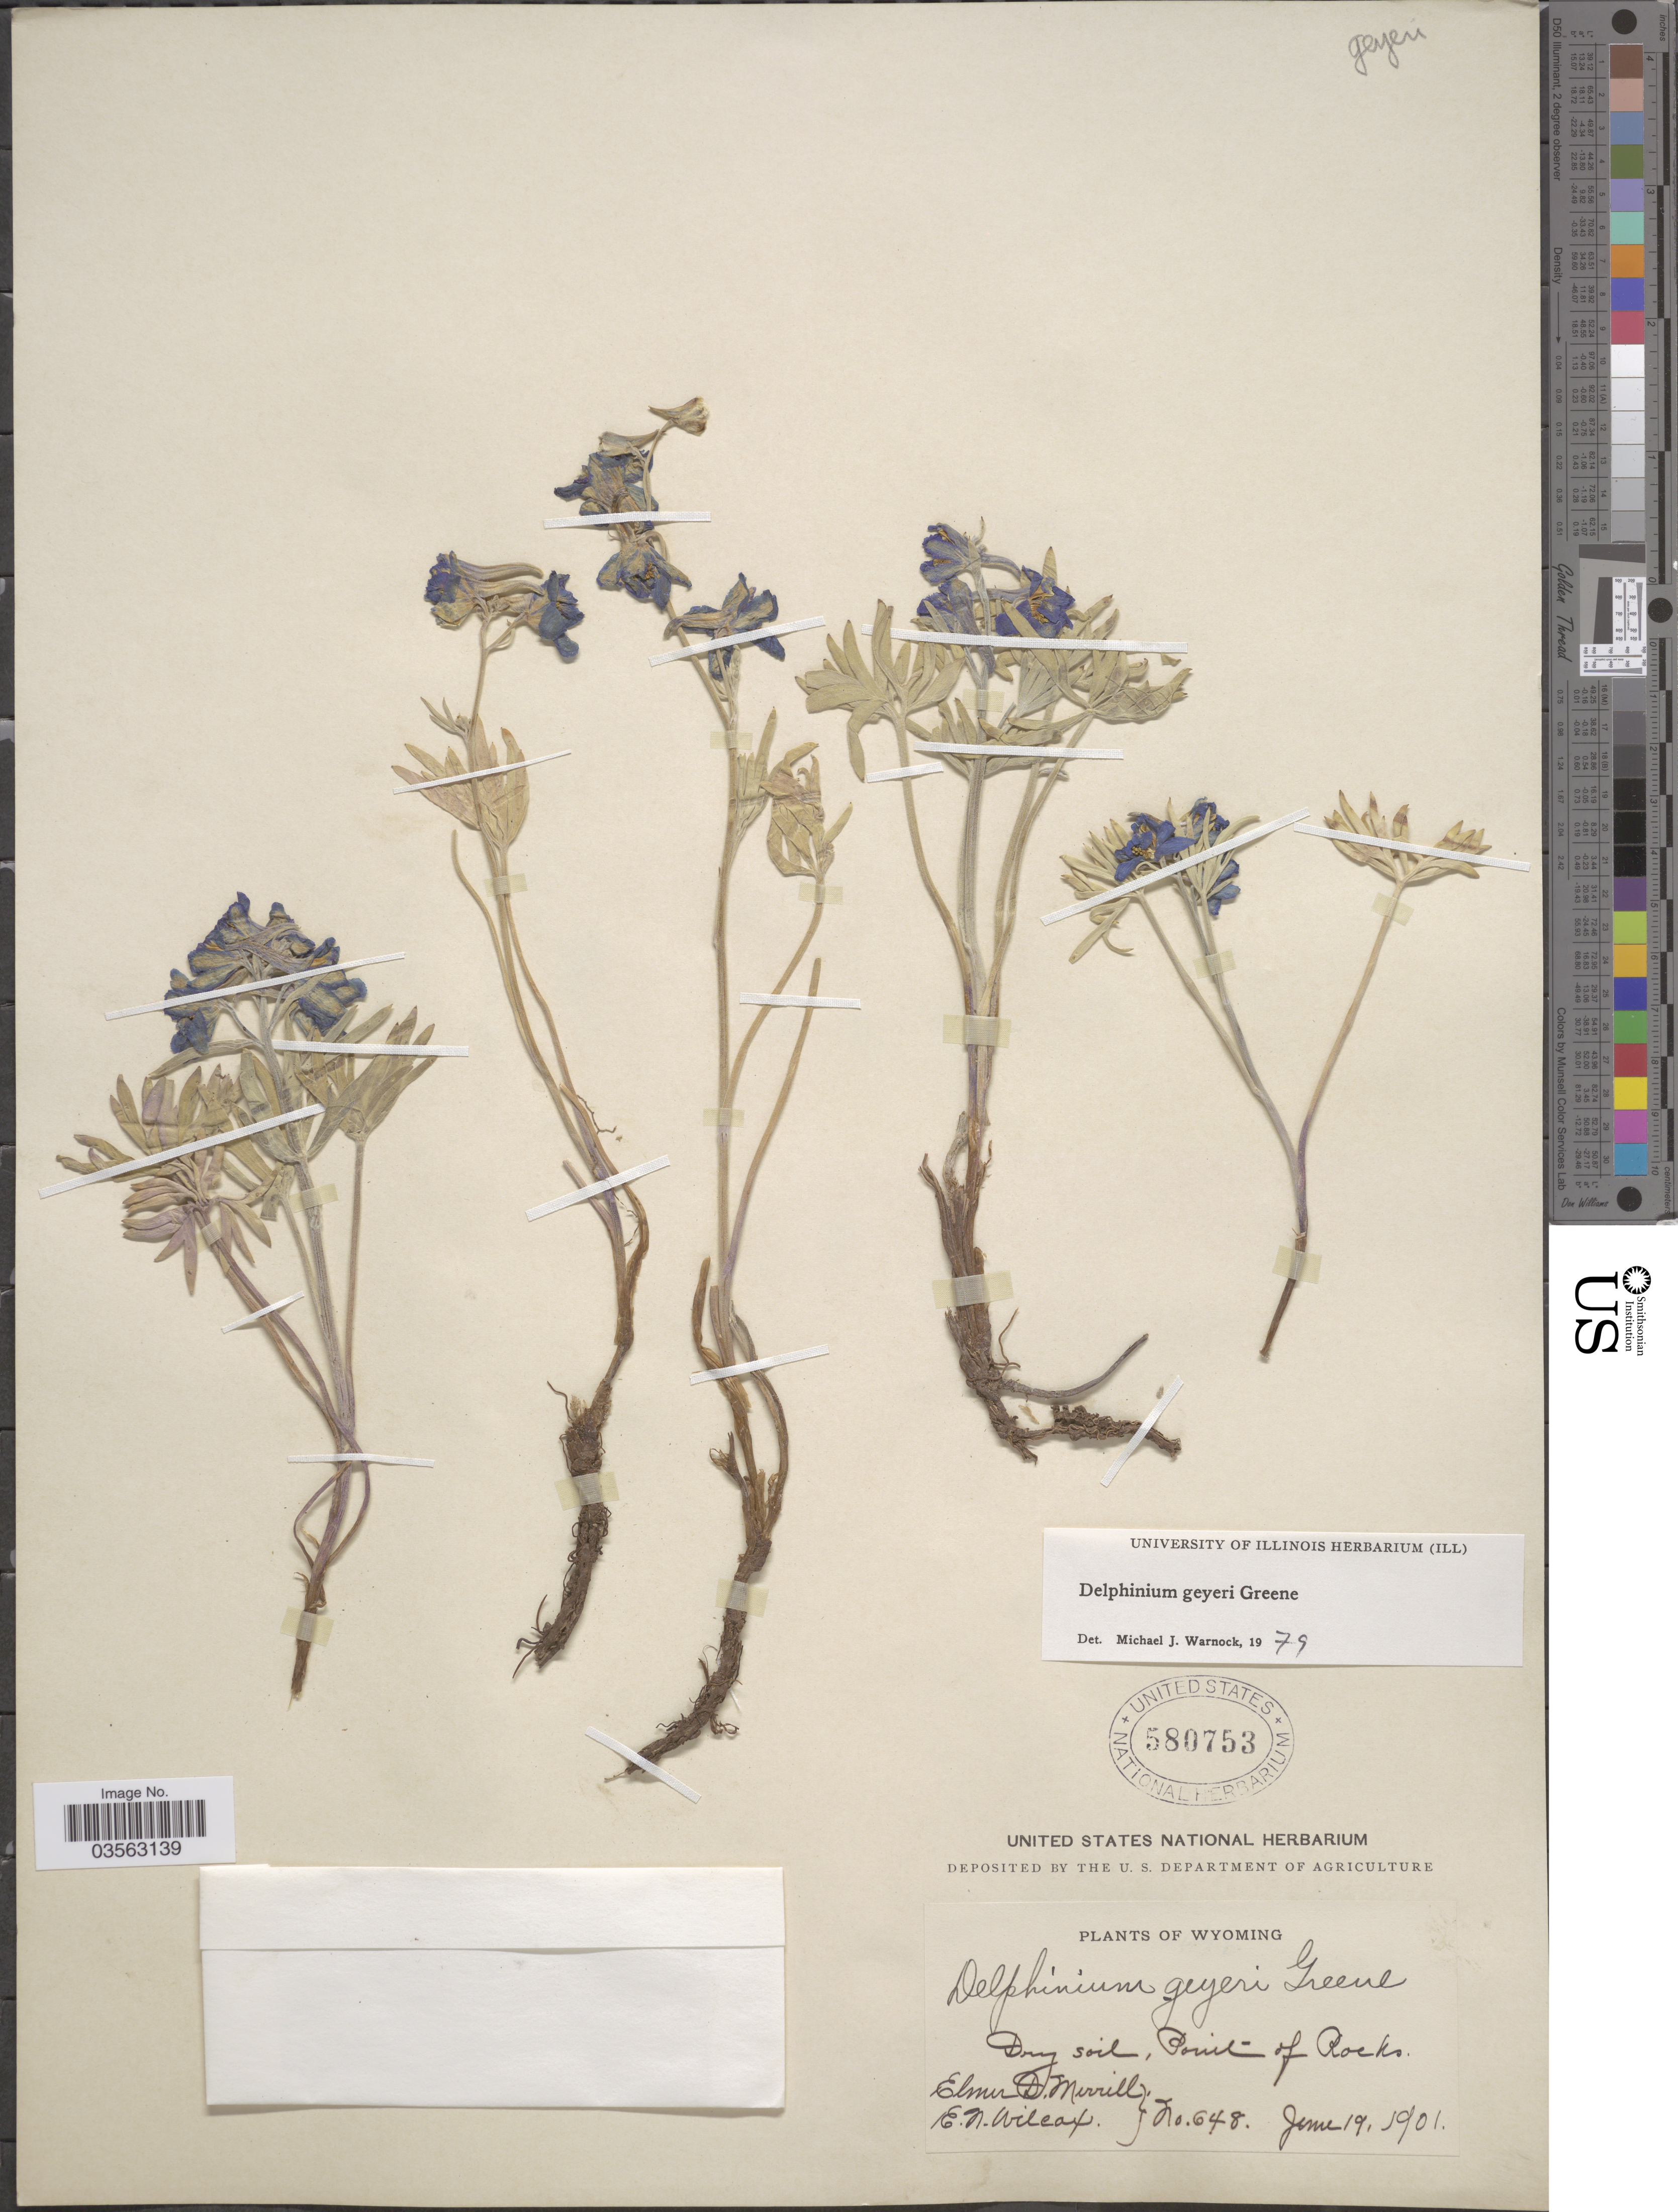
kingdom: Plantae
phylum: Tracheophyta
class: Magnoliopsida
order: Ranunculales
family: Ranunculaceae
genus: Delphinium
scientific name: Delphinium geyeri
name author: Greene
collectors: E. D. Merrill & E. Wilcox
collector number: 648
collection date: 1901-06-19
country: United States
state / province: Wyoming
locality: Point of Rocks.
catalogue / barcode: US 580753